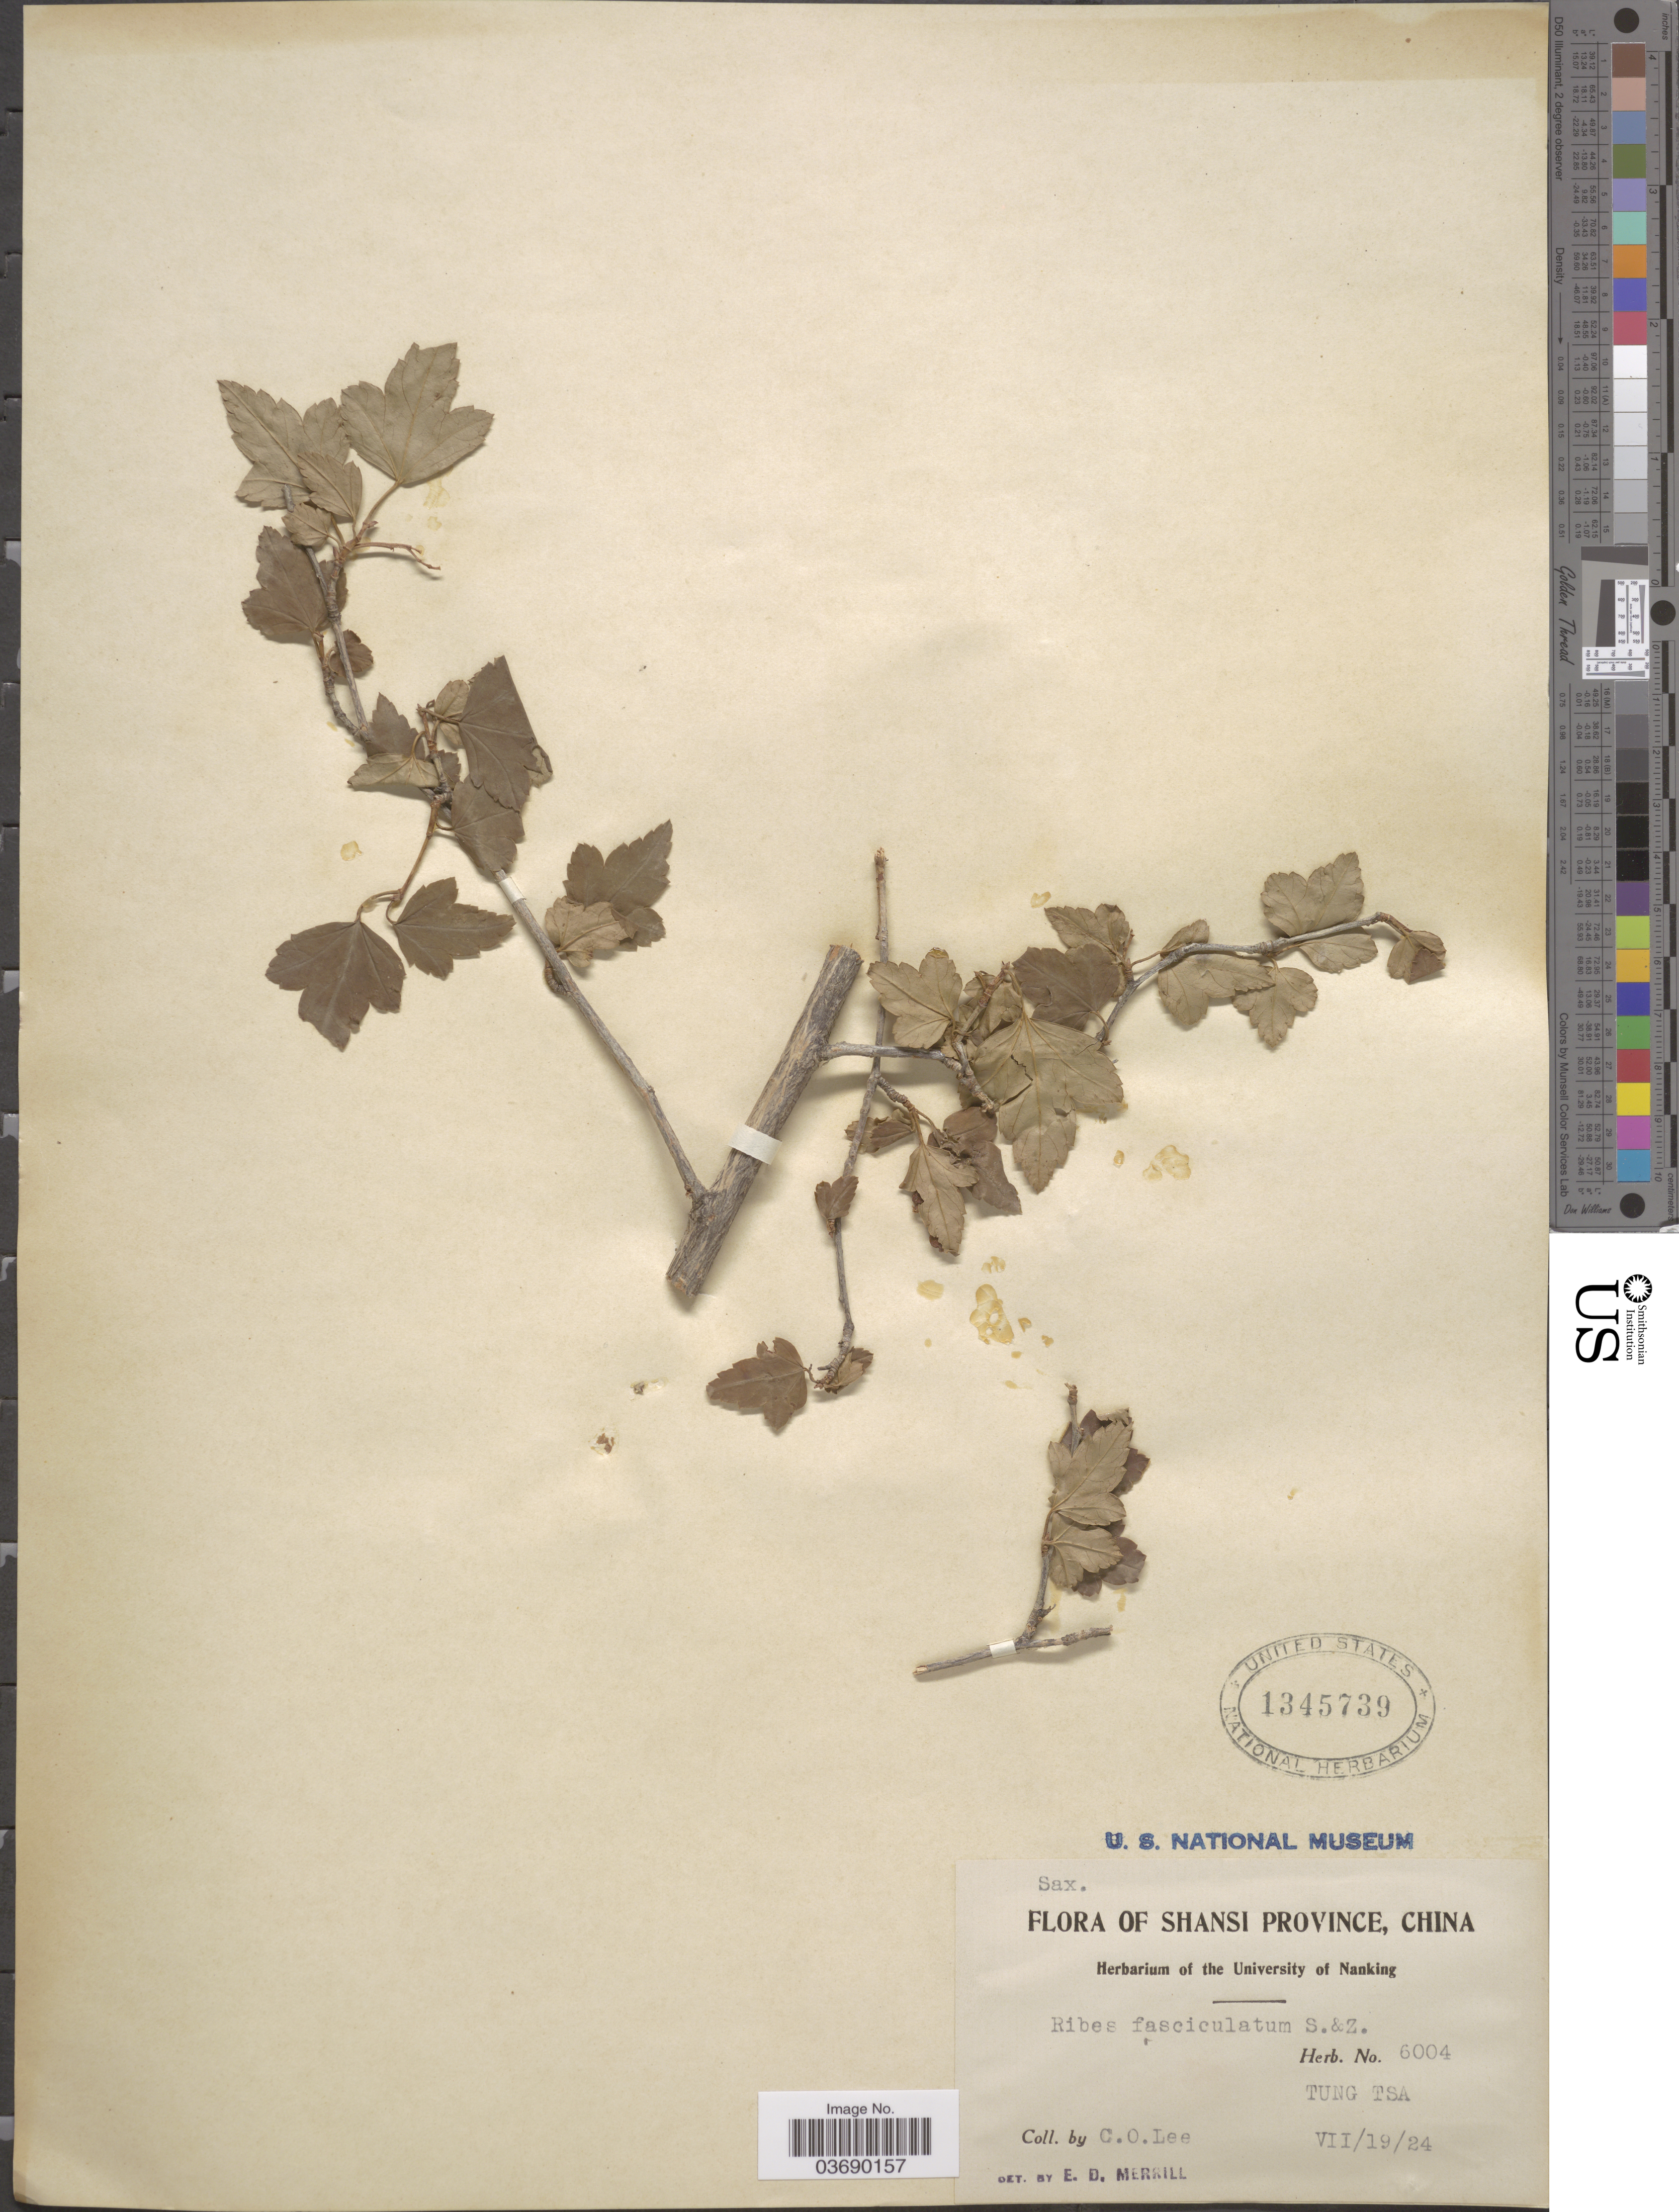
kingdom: Plantae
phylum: Tracheophyta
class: Magnoliopsida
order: Saxifragales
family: Grossulariaceae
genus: Ribes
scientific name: Ribes fasciculatum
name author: Siebold & Zucc.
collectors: C. Lee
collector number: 6004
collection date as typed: Transcribed d/m/y: 19/7/24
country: China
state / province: Shanxi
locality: Shansi Province. Tung Tsa.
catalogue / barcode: US 1345739